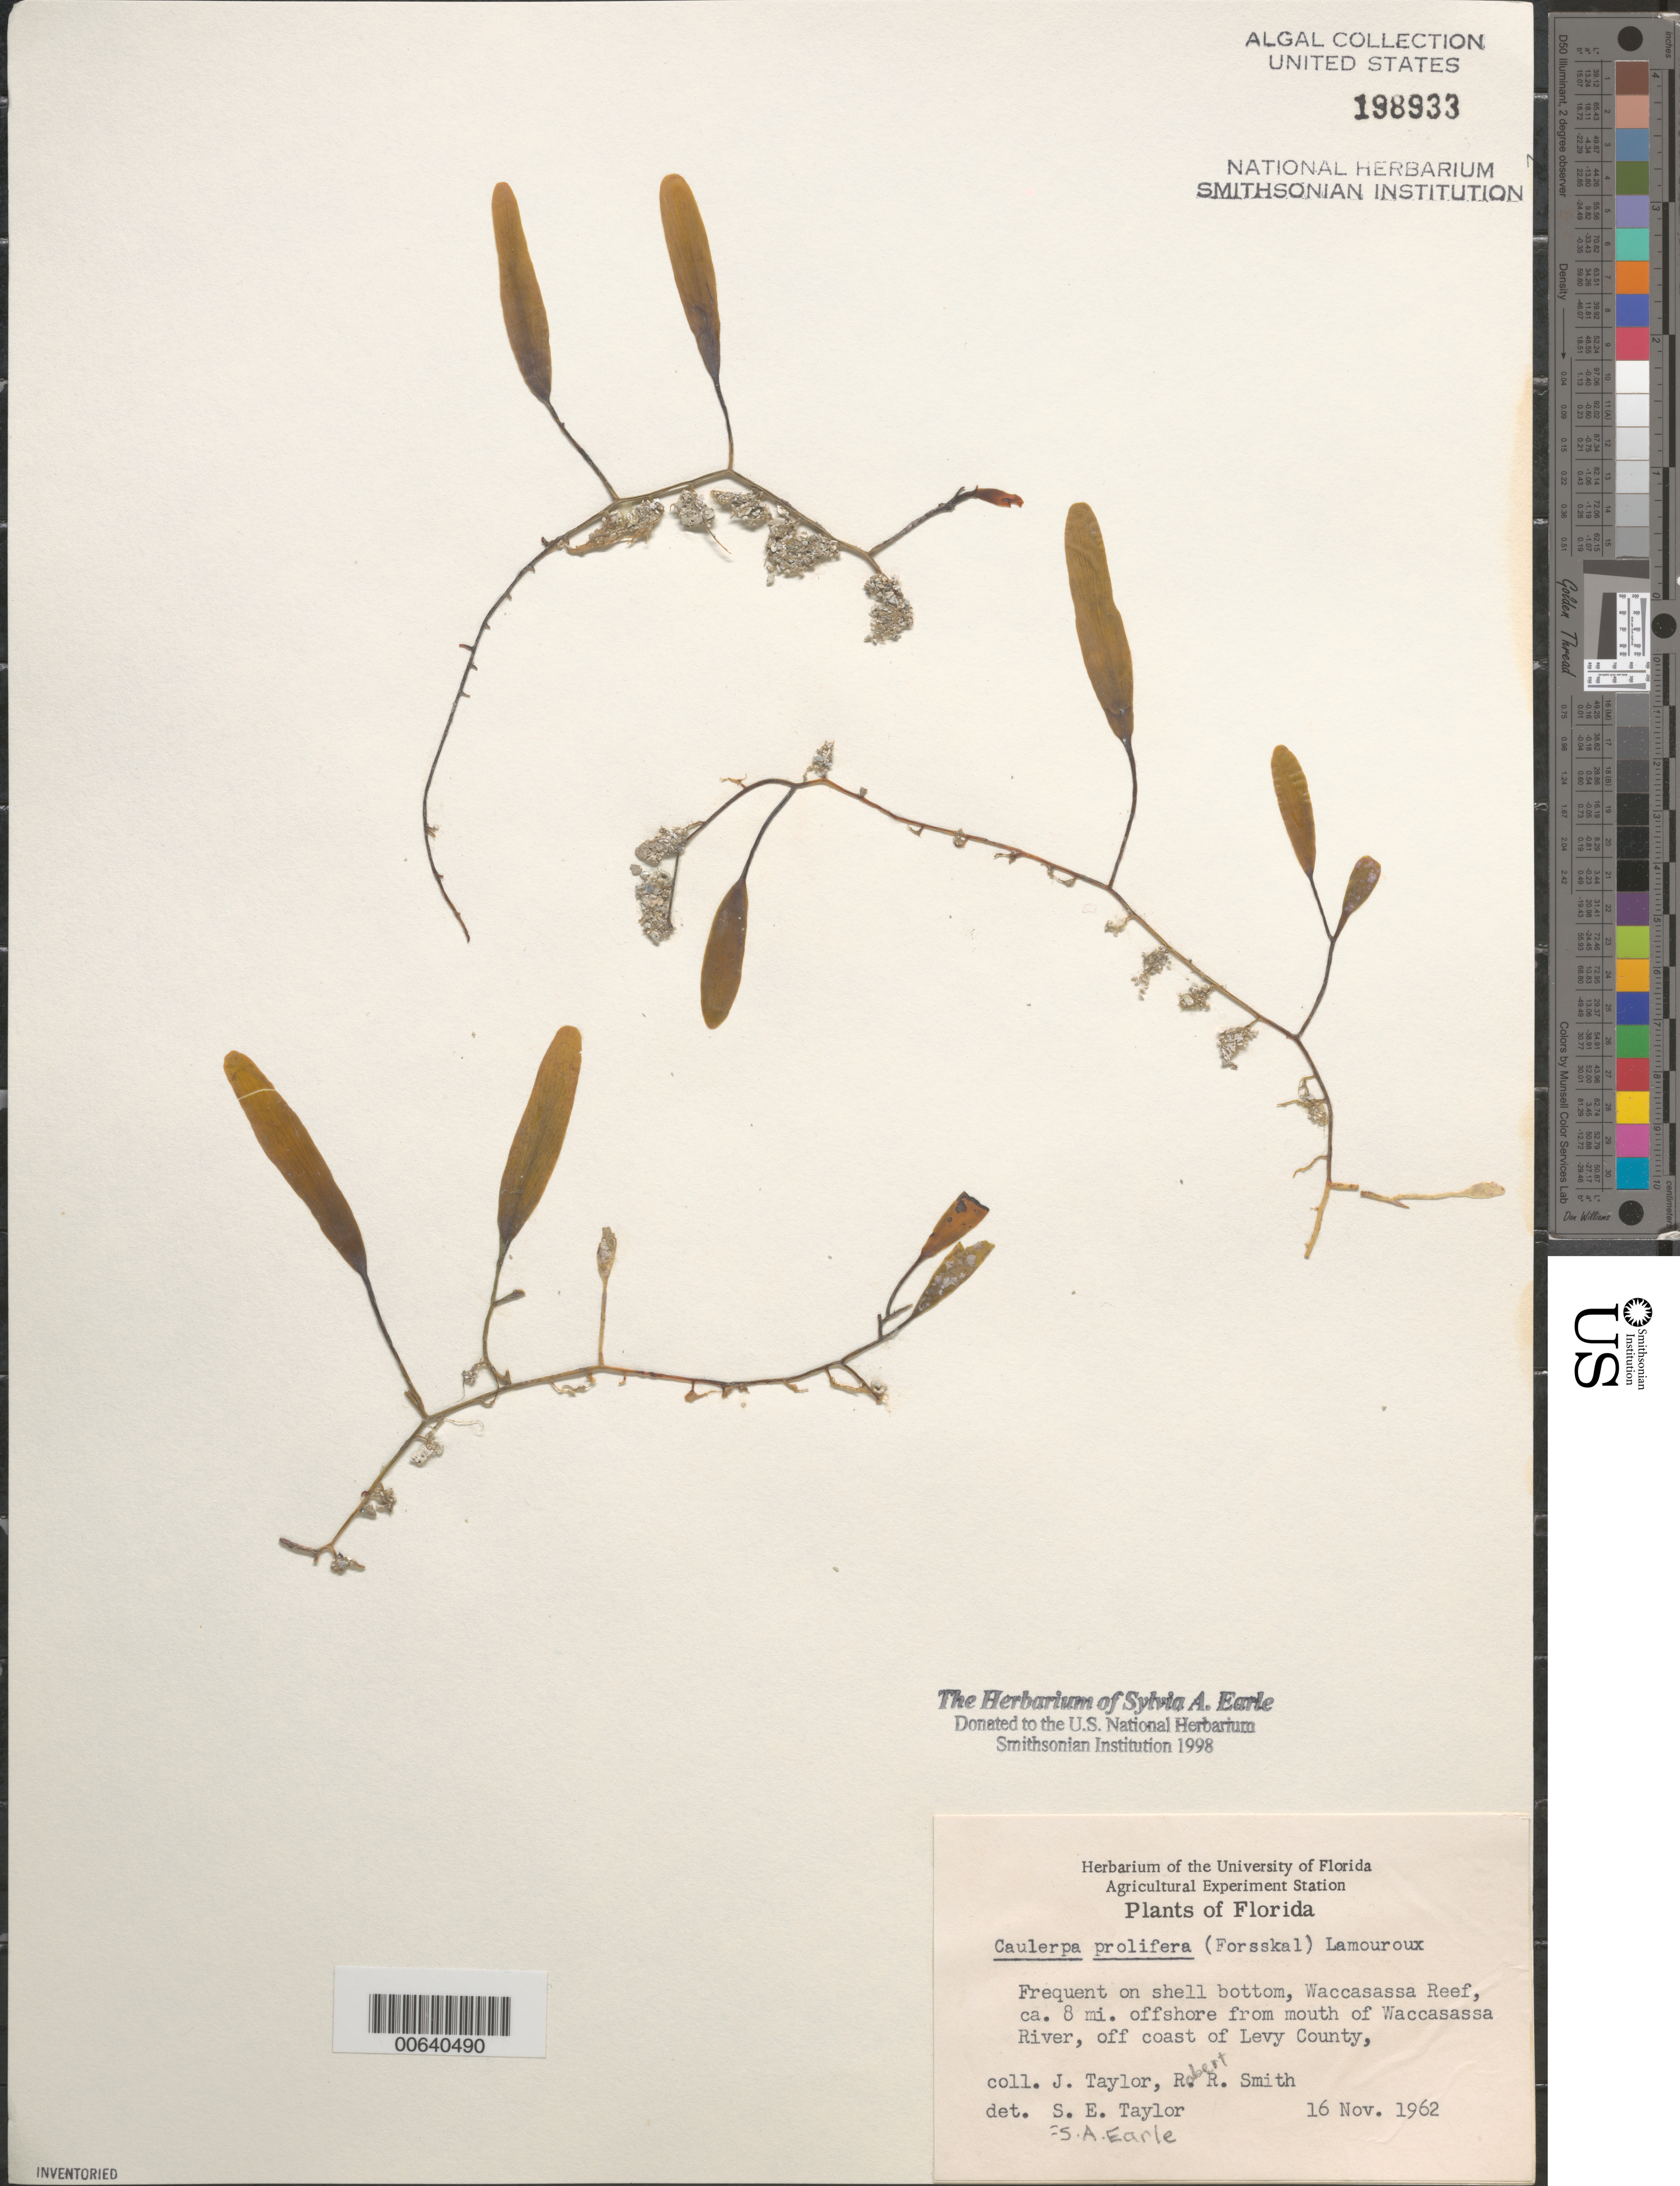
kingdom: Plantae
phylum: Chlorophyta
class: Ulvophyceae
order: Bryopsidales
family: Caulerpaceae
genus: Caulerpa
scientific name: Caulerpa prolifera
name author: (Forssk.) J.V.Lamouroux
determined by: Earle, S. A.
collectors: J. L. Taylor & R. R. Smith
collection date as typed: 16 Nov 1962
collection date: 1962-11-16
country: United States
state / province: Florida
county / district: Levy County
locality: Waccasassa Reef, ca. 8 miles off Waccasassa River mouth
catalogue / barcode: US 198933